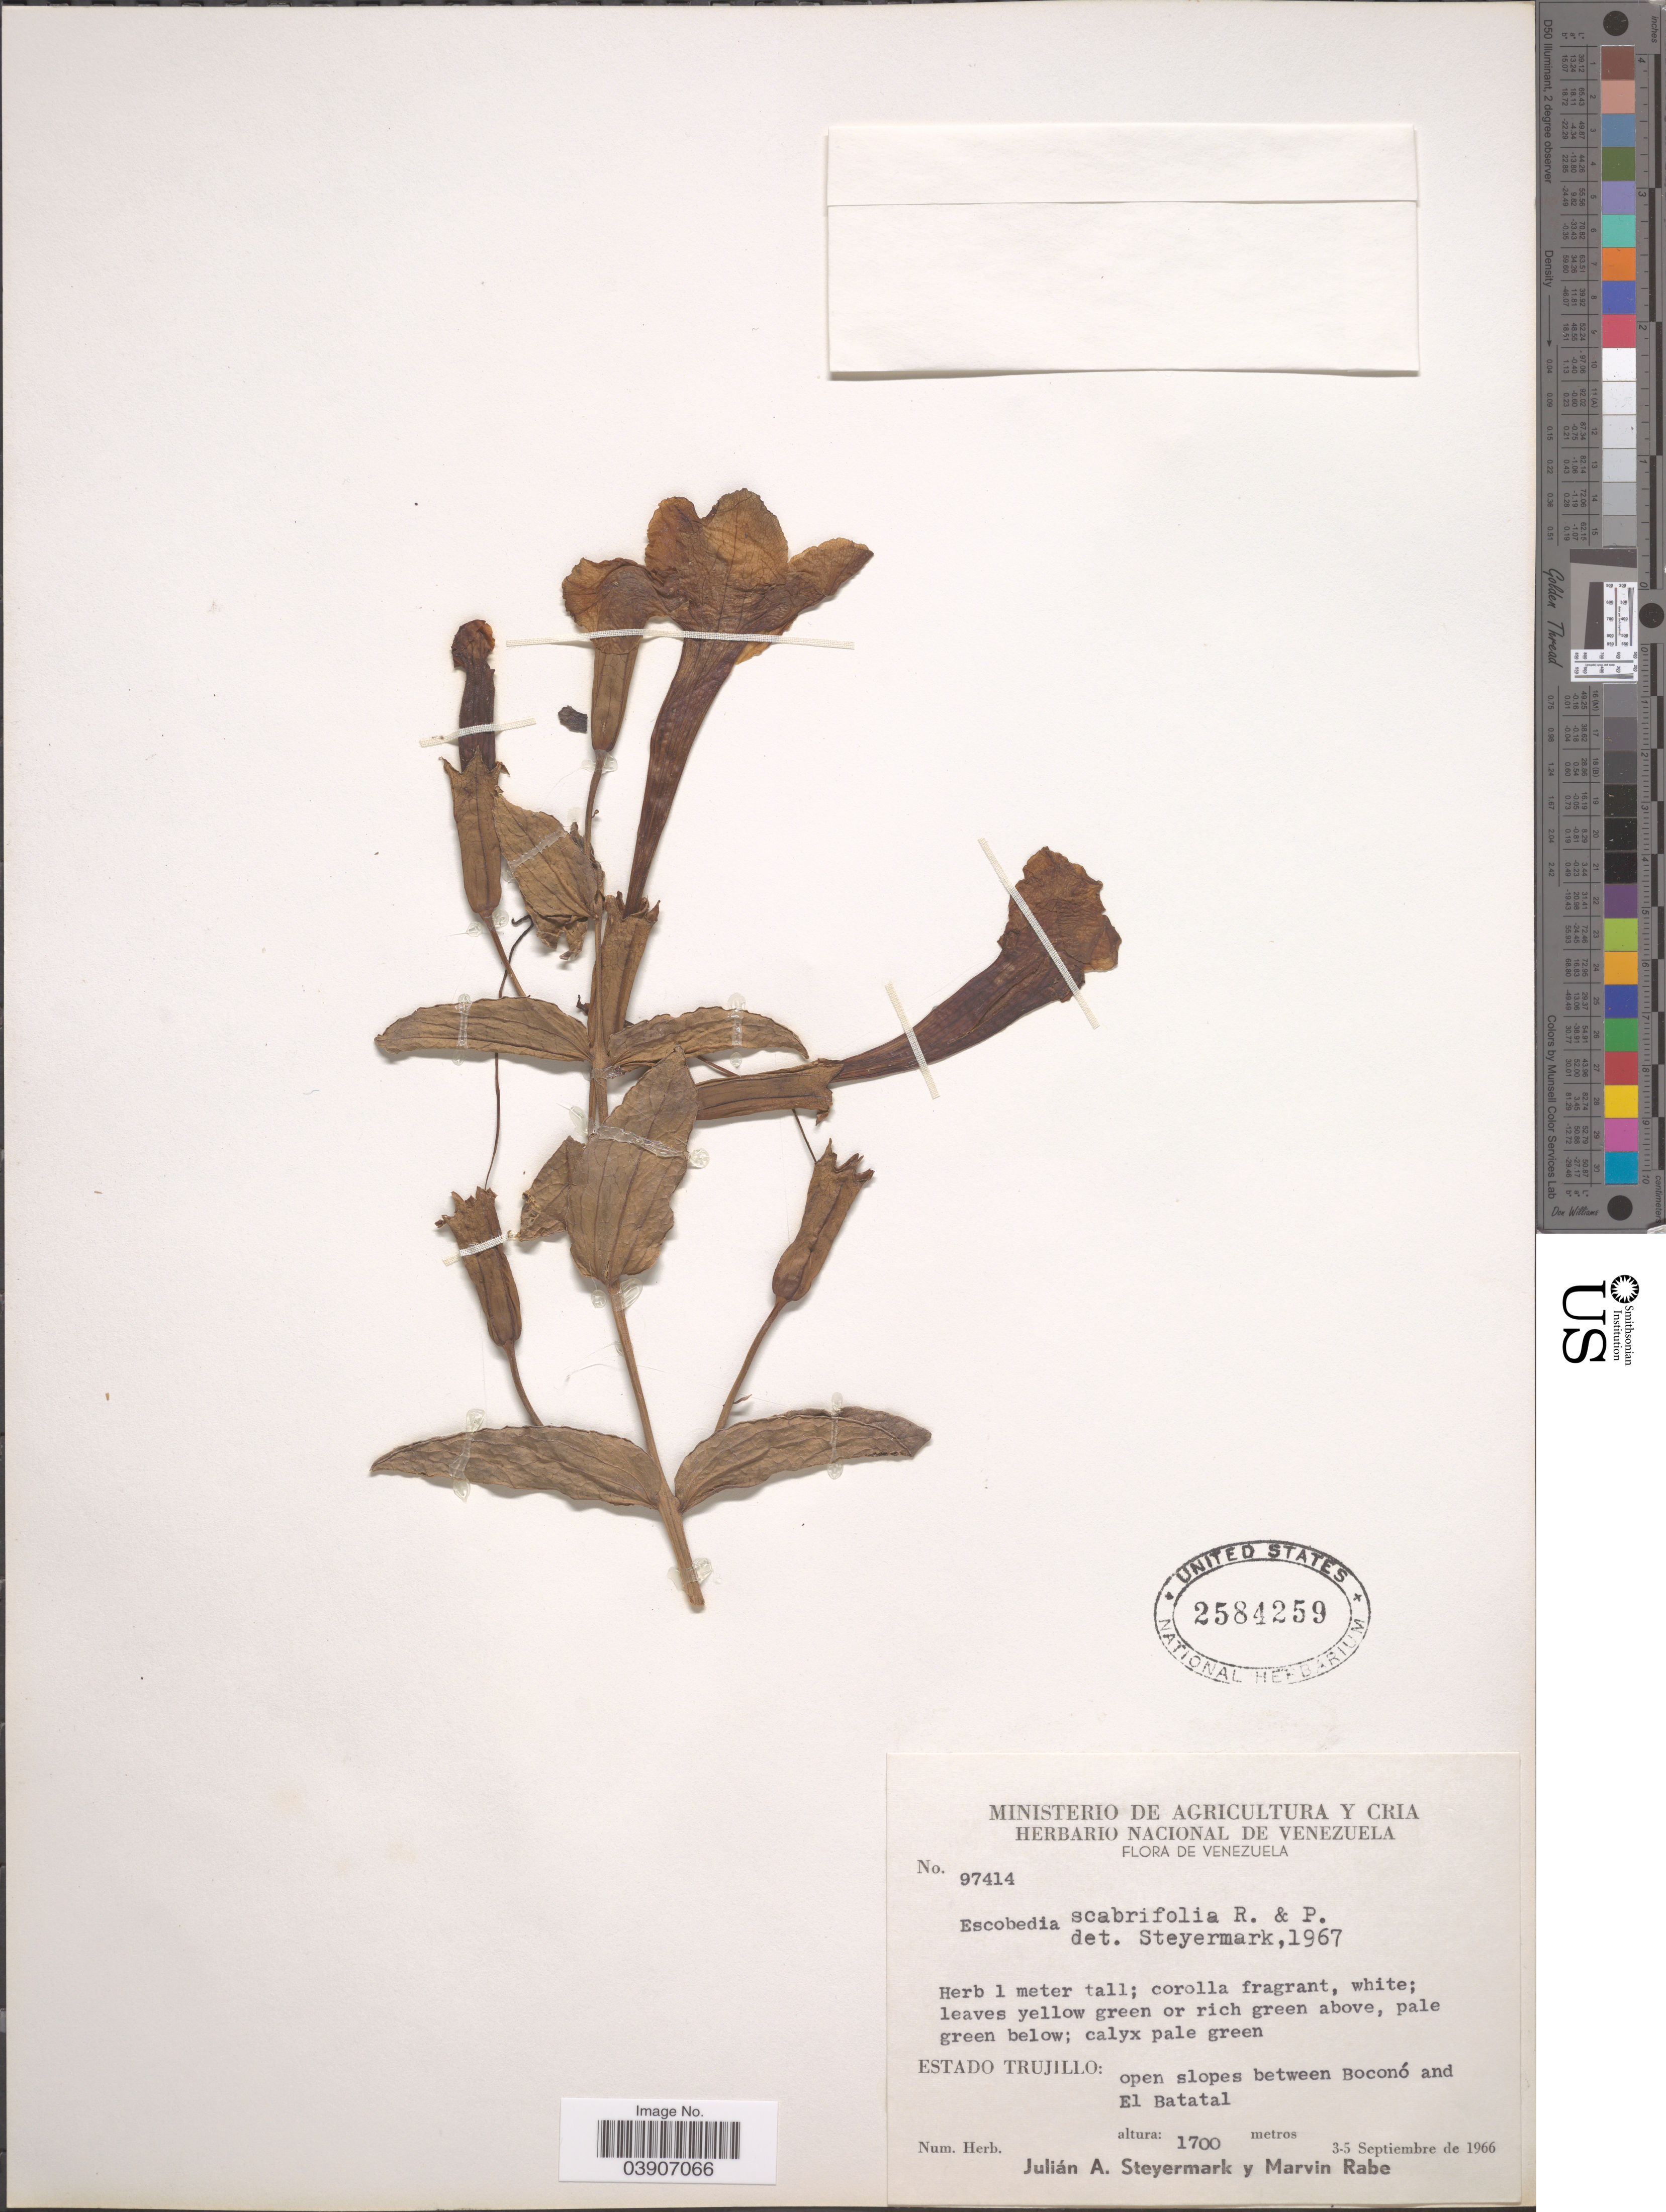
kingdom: Plantae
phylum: Tracheophyta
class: Magnoliopsida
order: Lamiales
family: Orobanchaceae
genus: Escobedia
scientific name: Escobedia scabrifolia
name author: Ruiz & Pav.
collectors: J. Steyermark & M. Rabe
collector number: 97414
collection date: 1966-09-03/1966-09-05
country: Venezuela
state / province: Trujillo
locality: Between Boconó and El Batatal.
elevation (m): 1700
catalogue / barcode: US 2584259